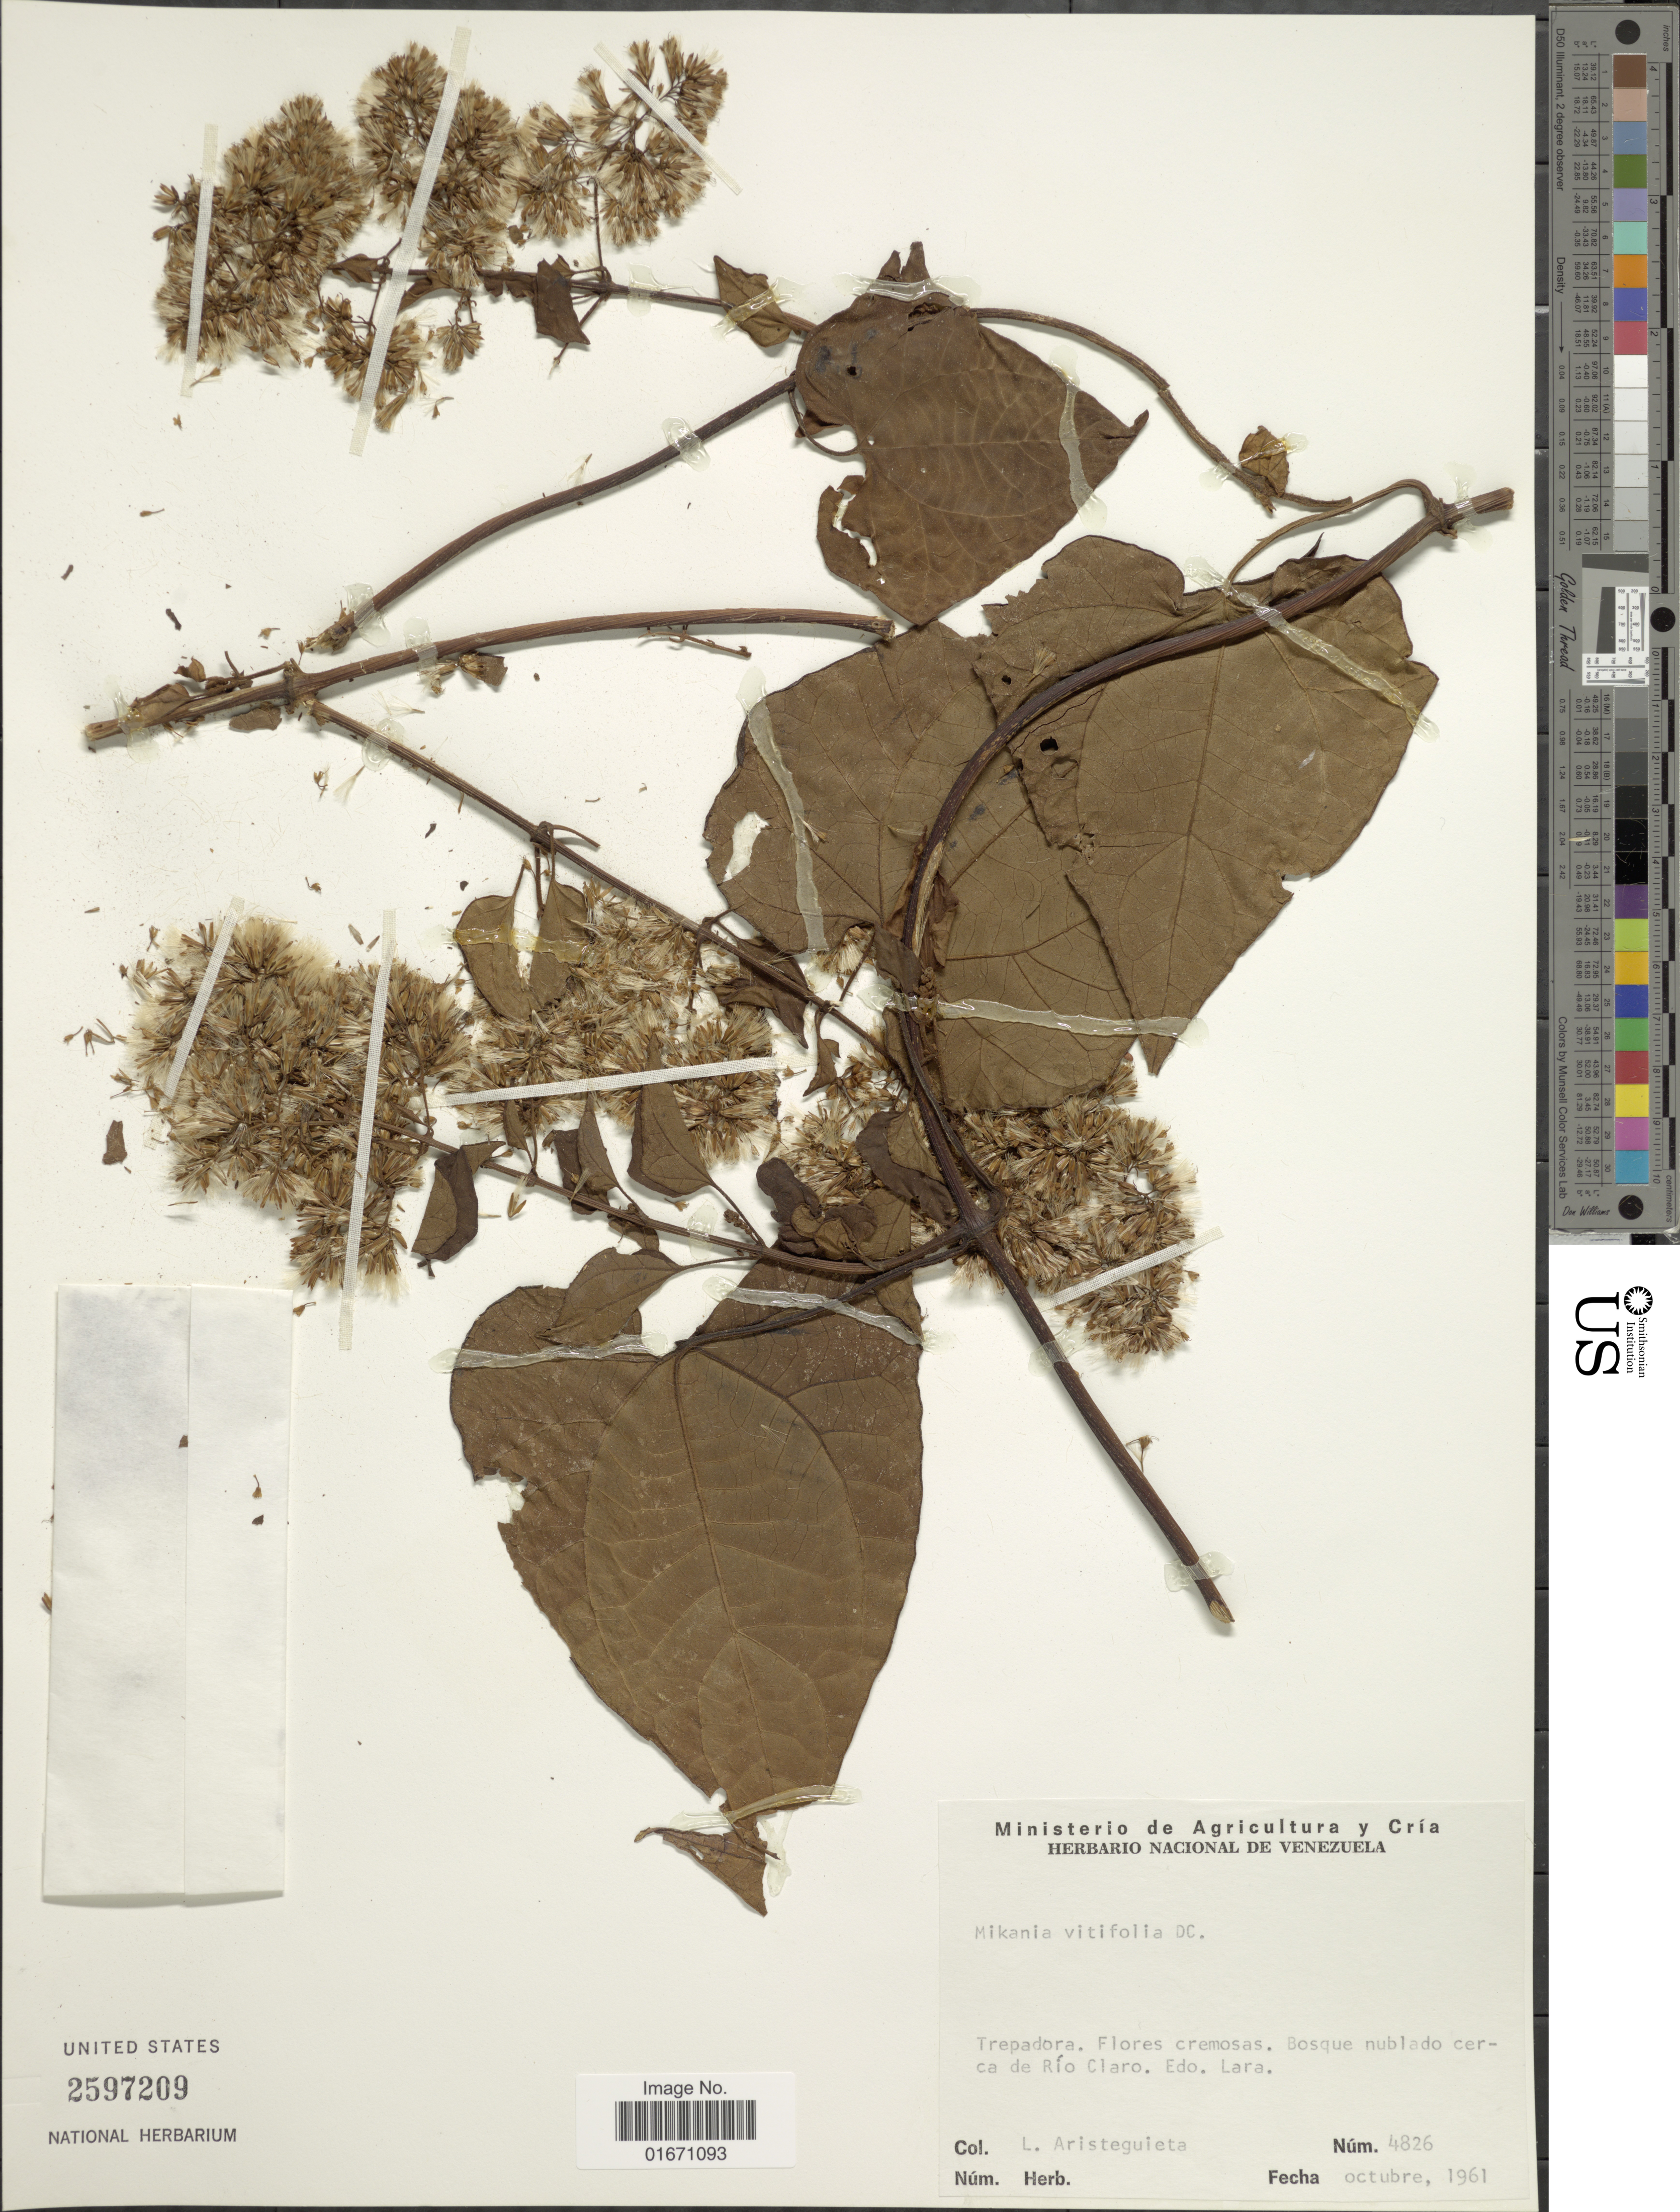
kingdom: Plantae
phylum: Tracheophyta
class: Magnoliopsida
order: Asterales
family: Asteraceae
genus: Mikania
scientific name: Mikania vitifolia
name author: DC.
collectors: L. Aristeguieta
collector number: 4826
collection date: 1961-10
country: Venezuela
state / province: Lara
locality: Bosque nublado cerca de Rio Claro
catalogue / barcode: US 2597209